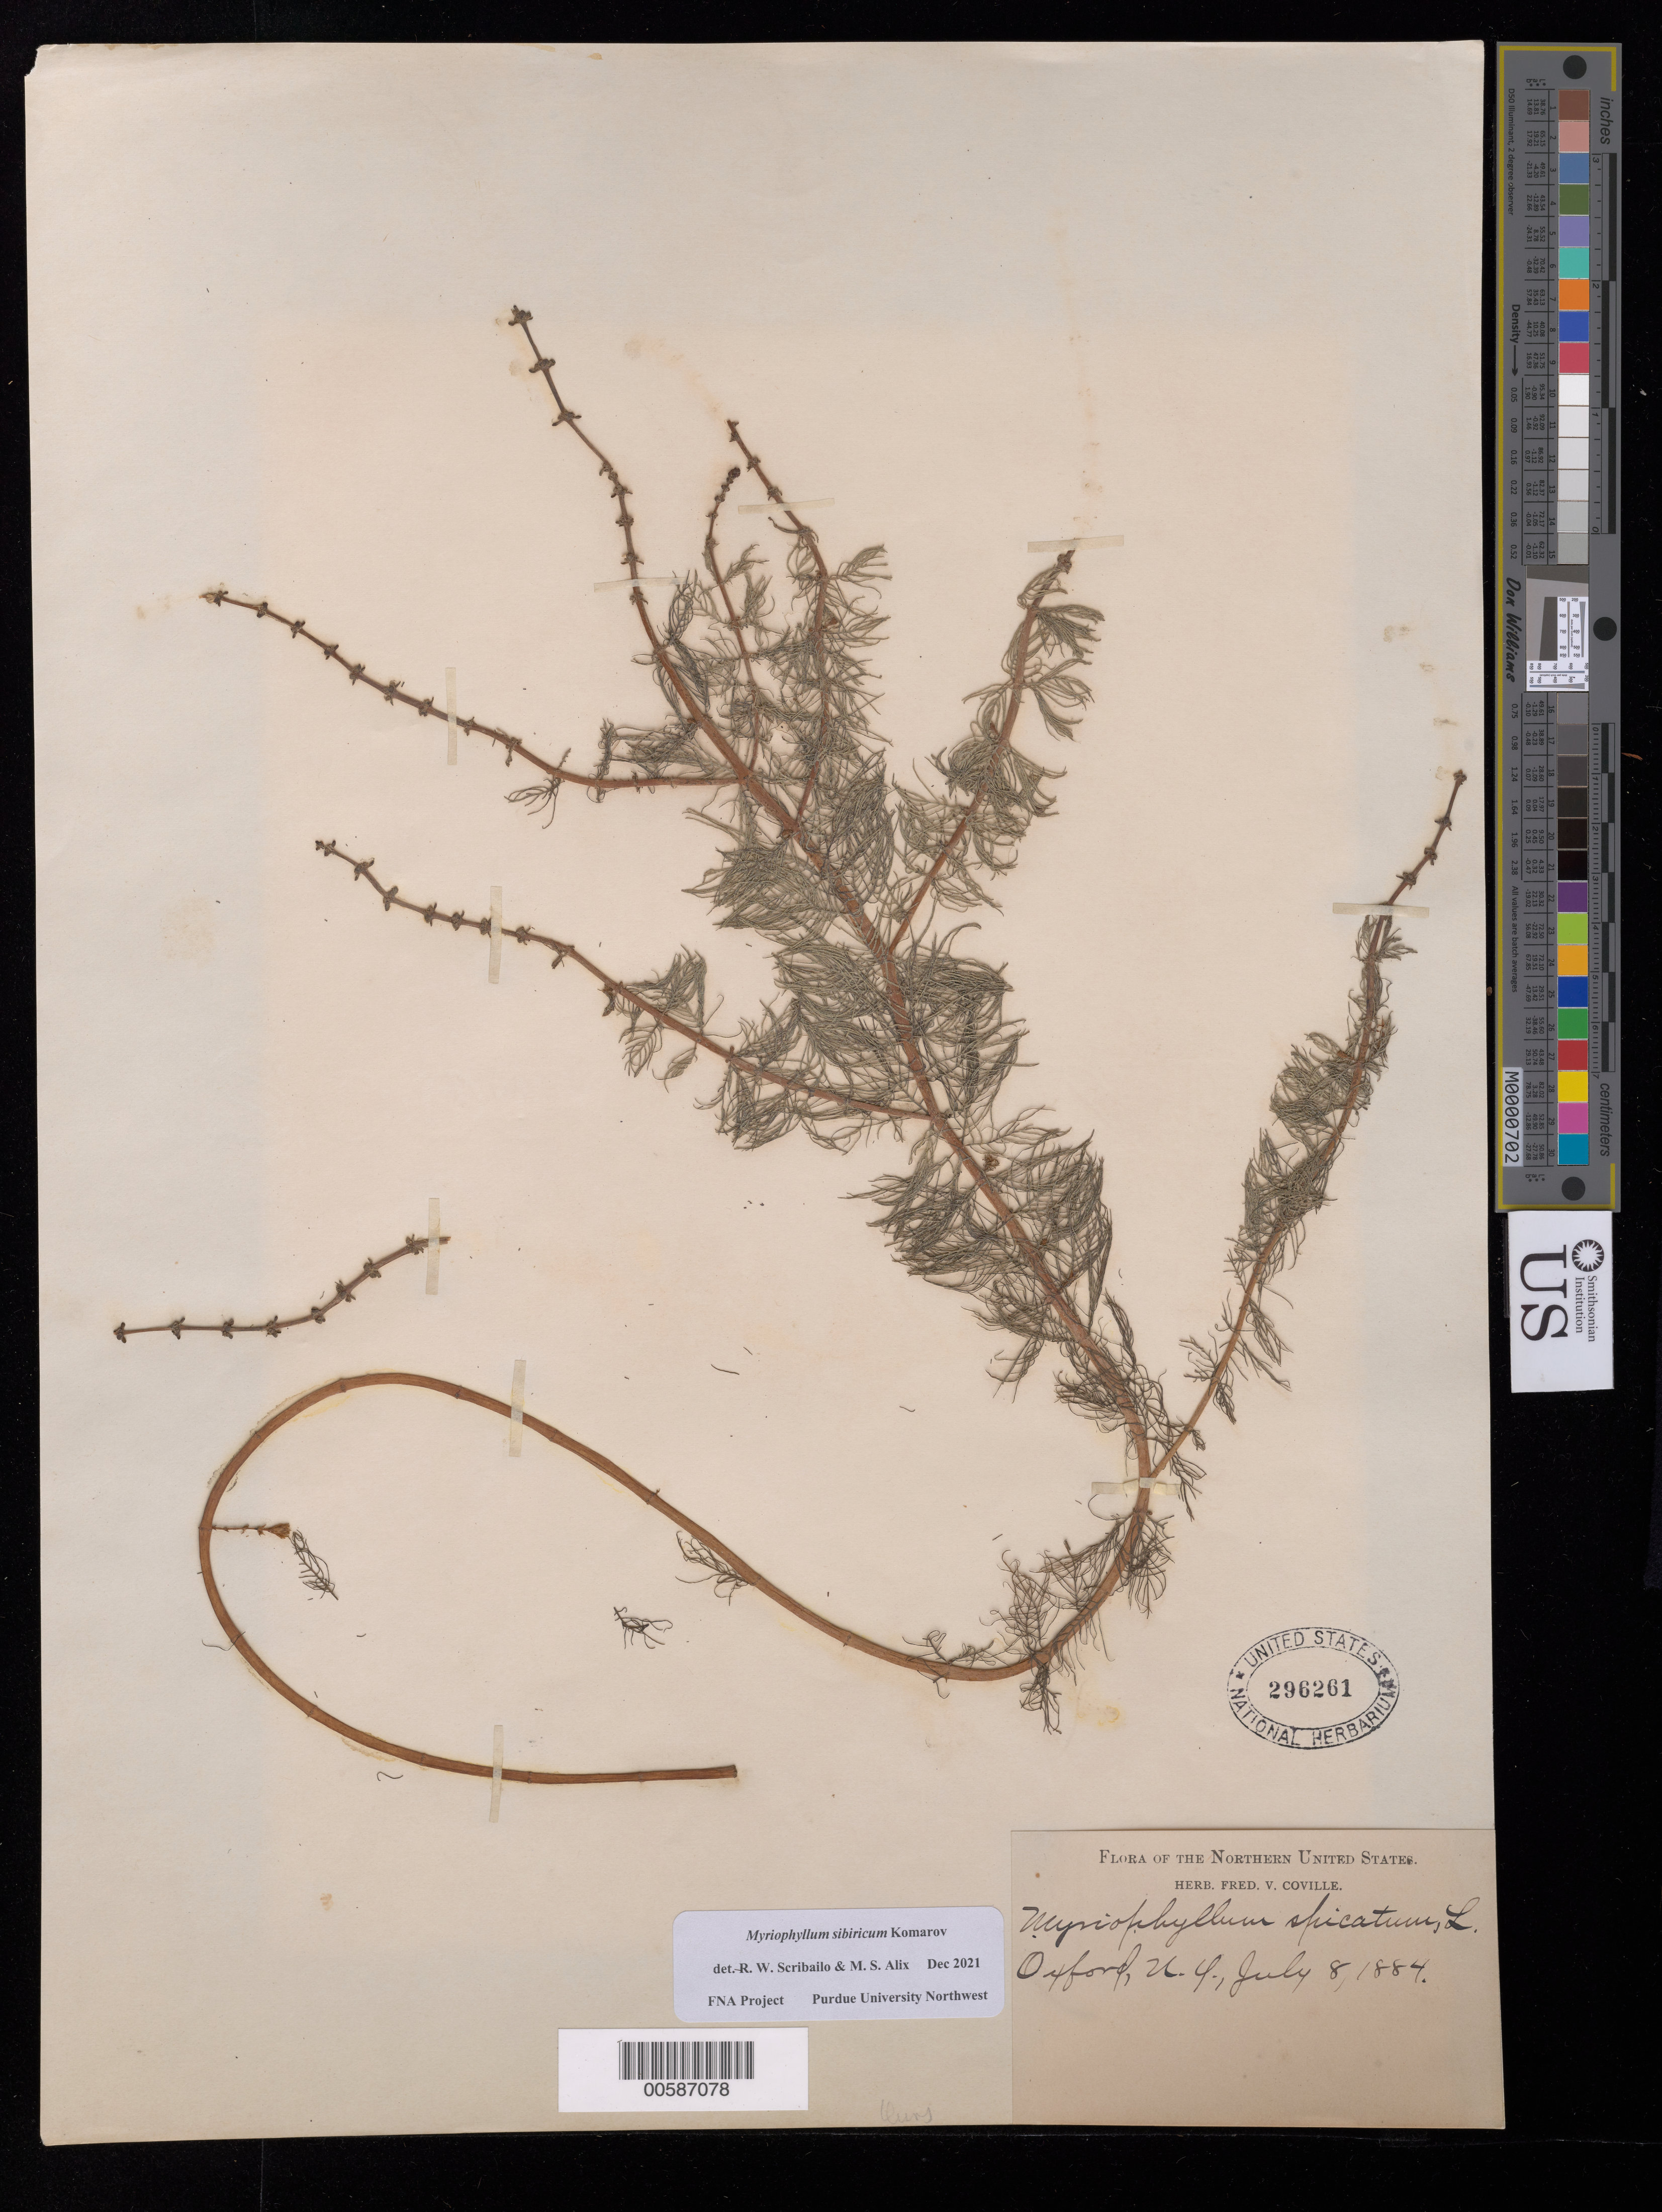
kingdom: Plantae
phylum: Tracheophyta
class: Magnoliopsida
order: Saxifragales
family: Haloragaceae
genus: Myriophyllum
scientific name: Myriophyllum sibiricum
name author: Kom.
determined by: Scribailo, R. W.; Alix, M. S.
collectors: F. V. Coville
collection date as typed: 08 Jul 1884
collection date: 1884-07-08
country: United States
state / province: New York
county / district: Chenango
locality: Oxford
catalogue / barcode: US 296261